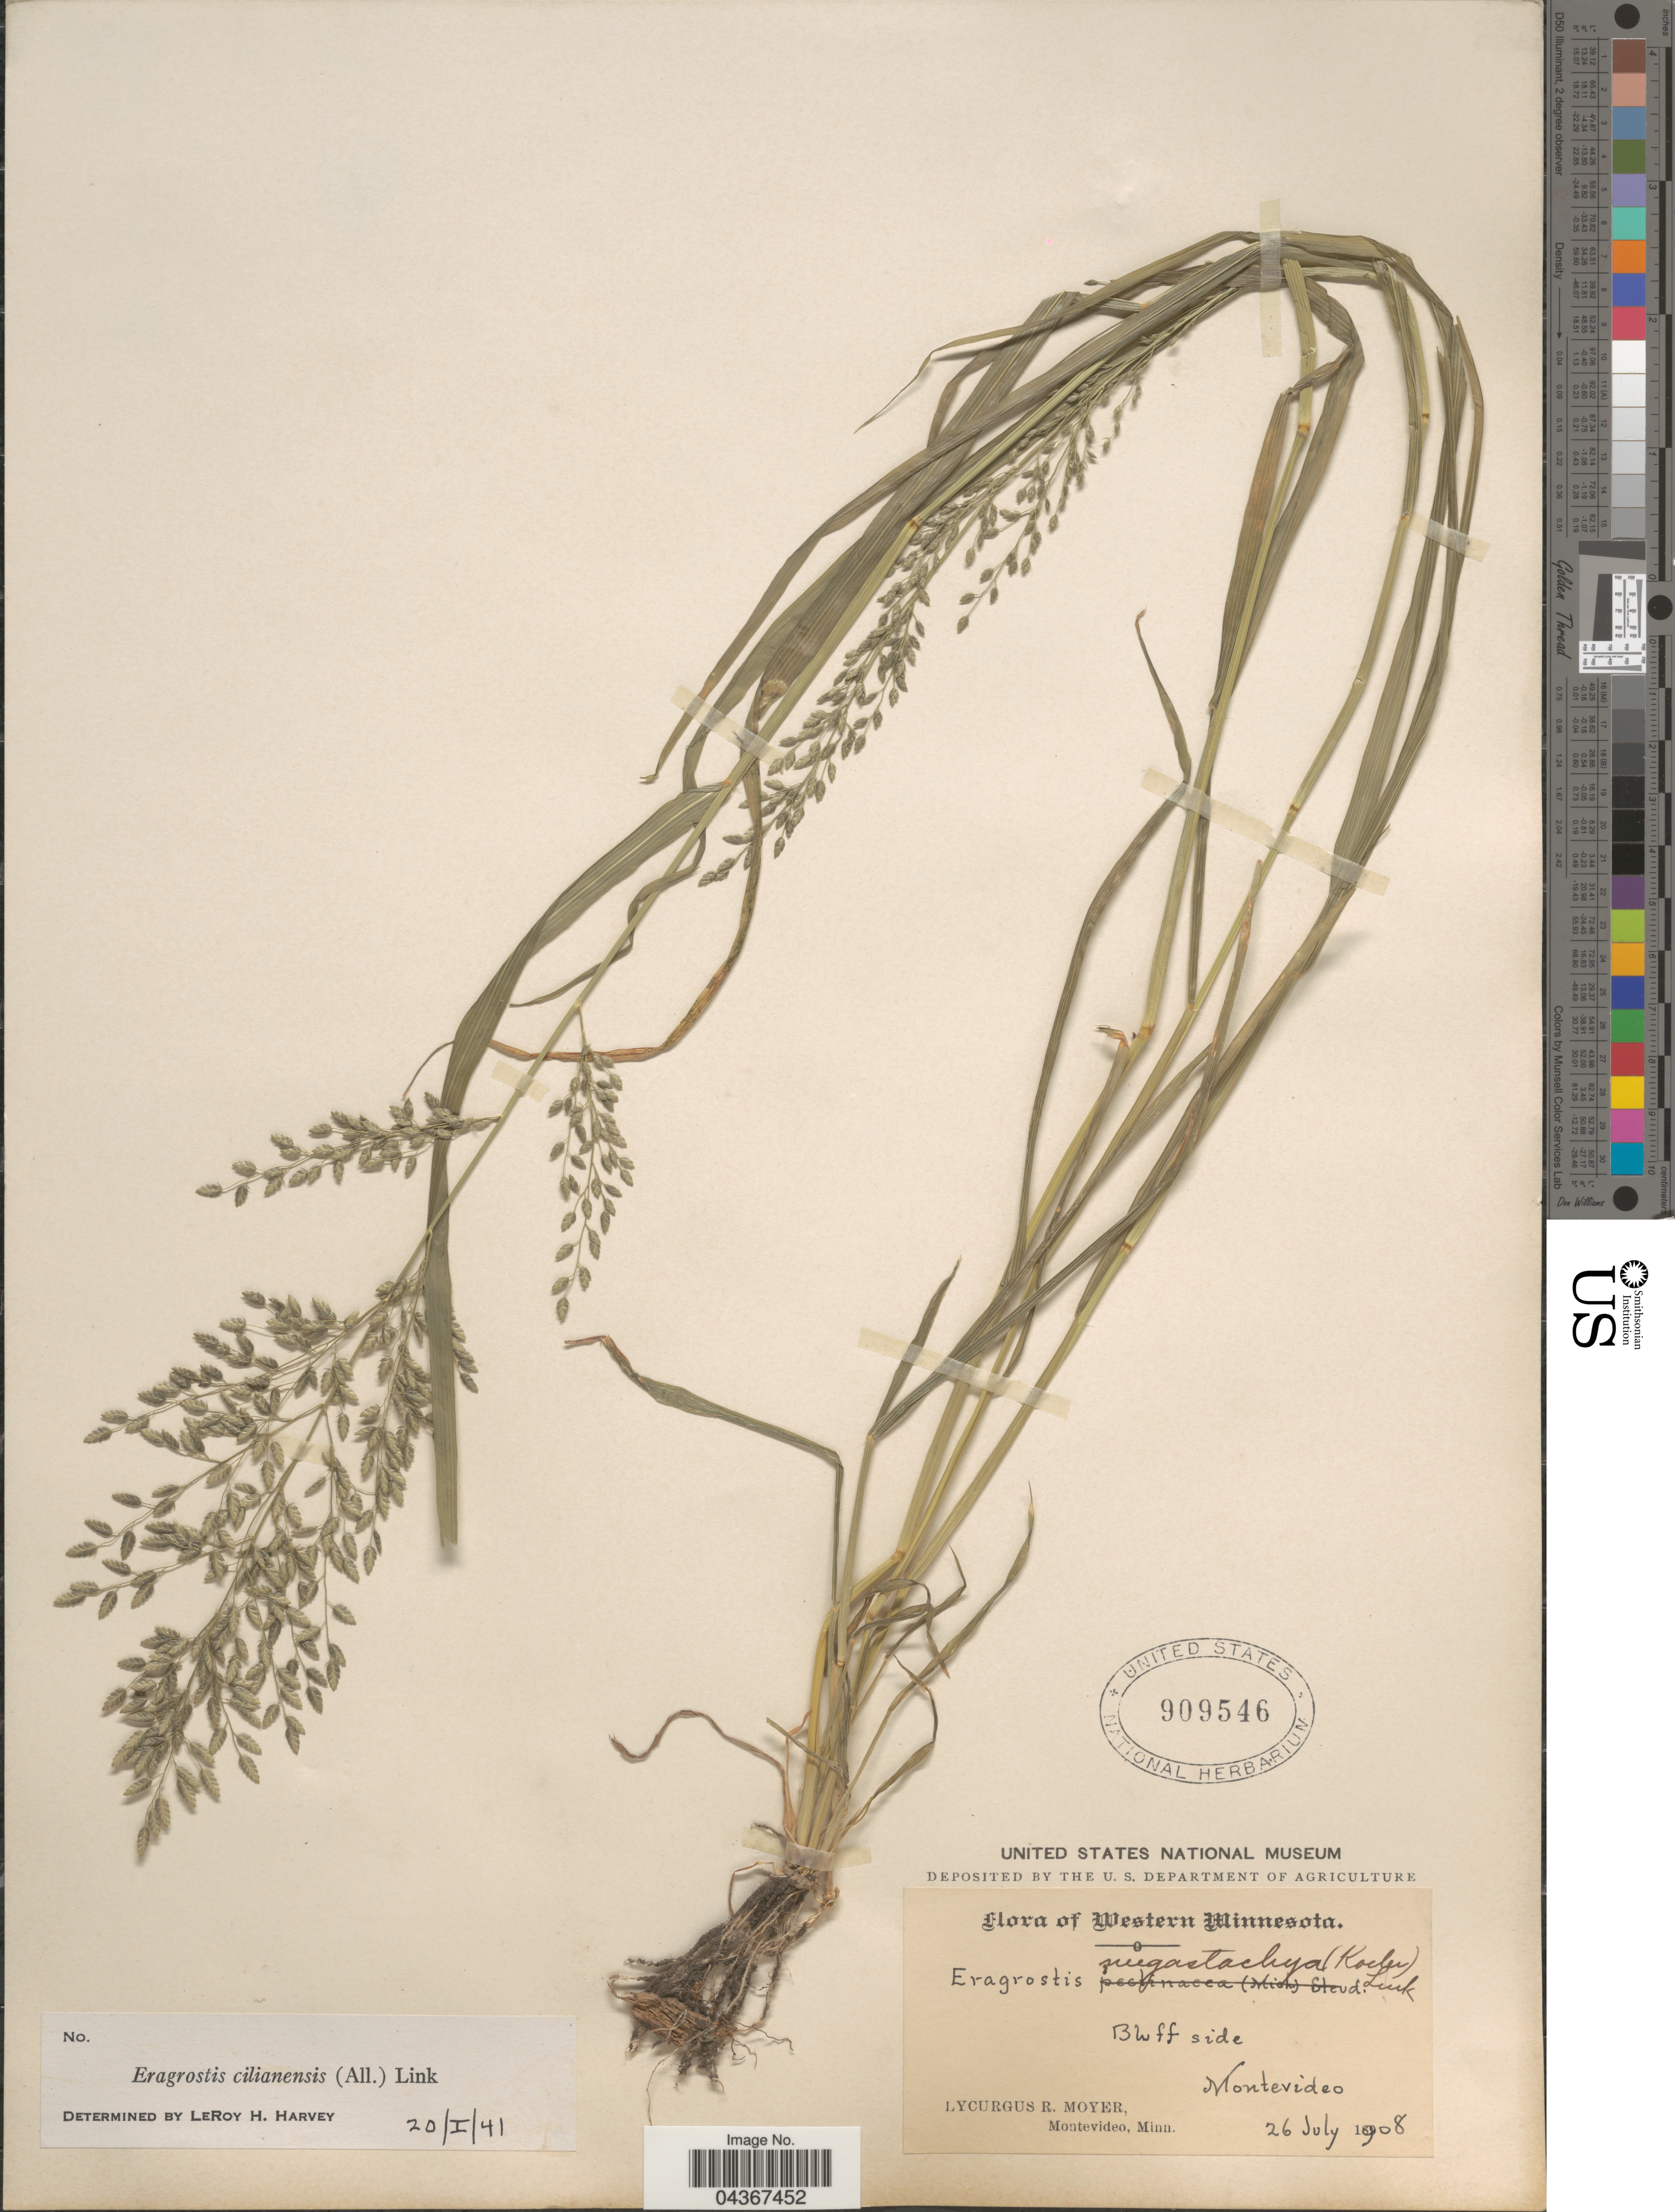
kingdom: Plantae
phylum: Tracheophyta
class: Liliopsida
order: Poales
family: Poaceae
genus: Eragrostis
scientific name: Eragrostis cilianensis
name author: (Bellardi) Vignolo ex Janch.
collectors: L. Moyer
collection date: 1908-07-26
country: United States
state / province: Minnesota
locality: Western Minnesota. Bluff side. Montevideo.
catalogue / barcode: US 909546